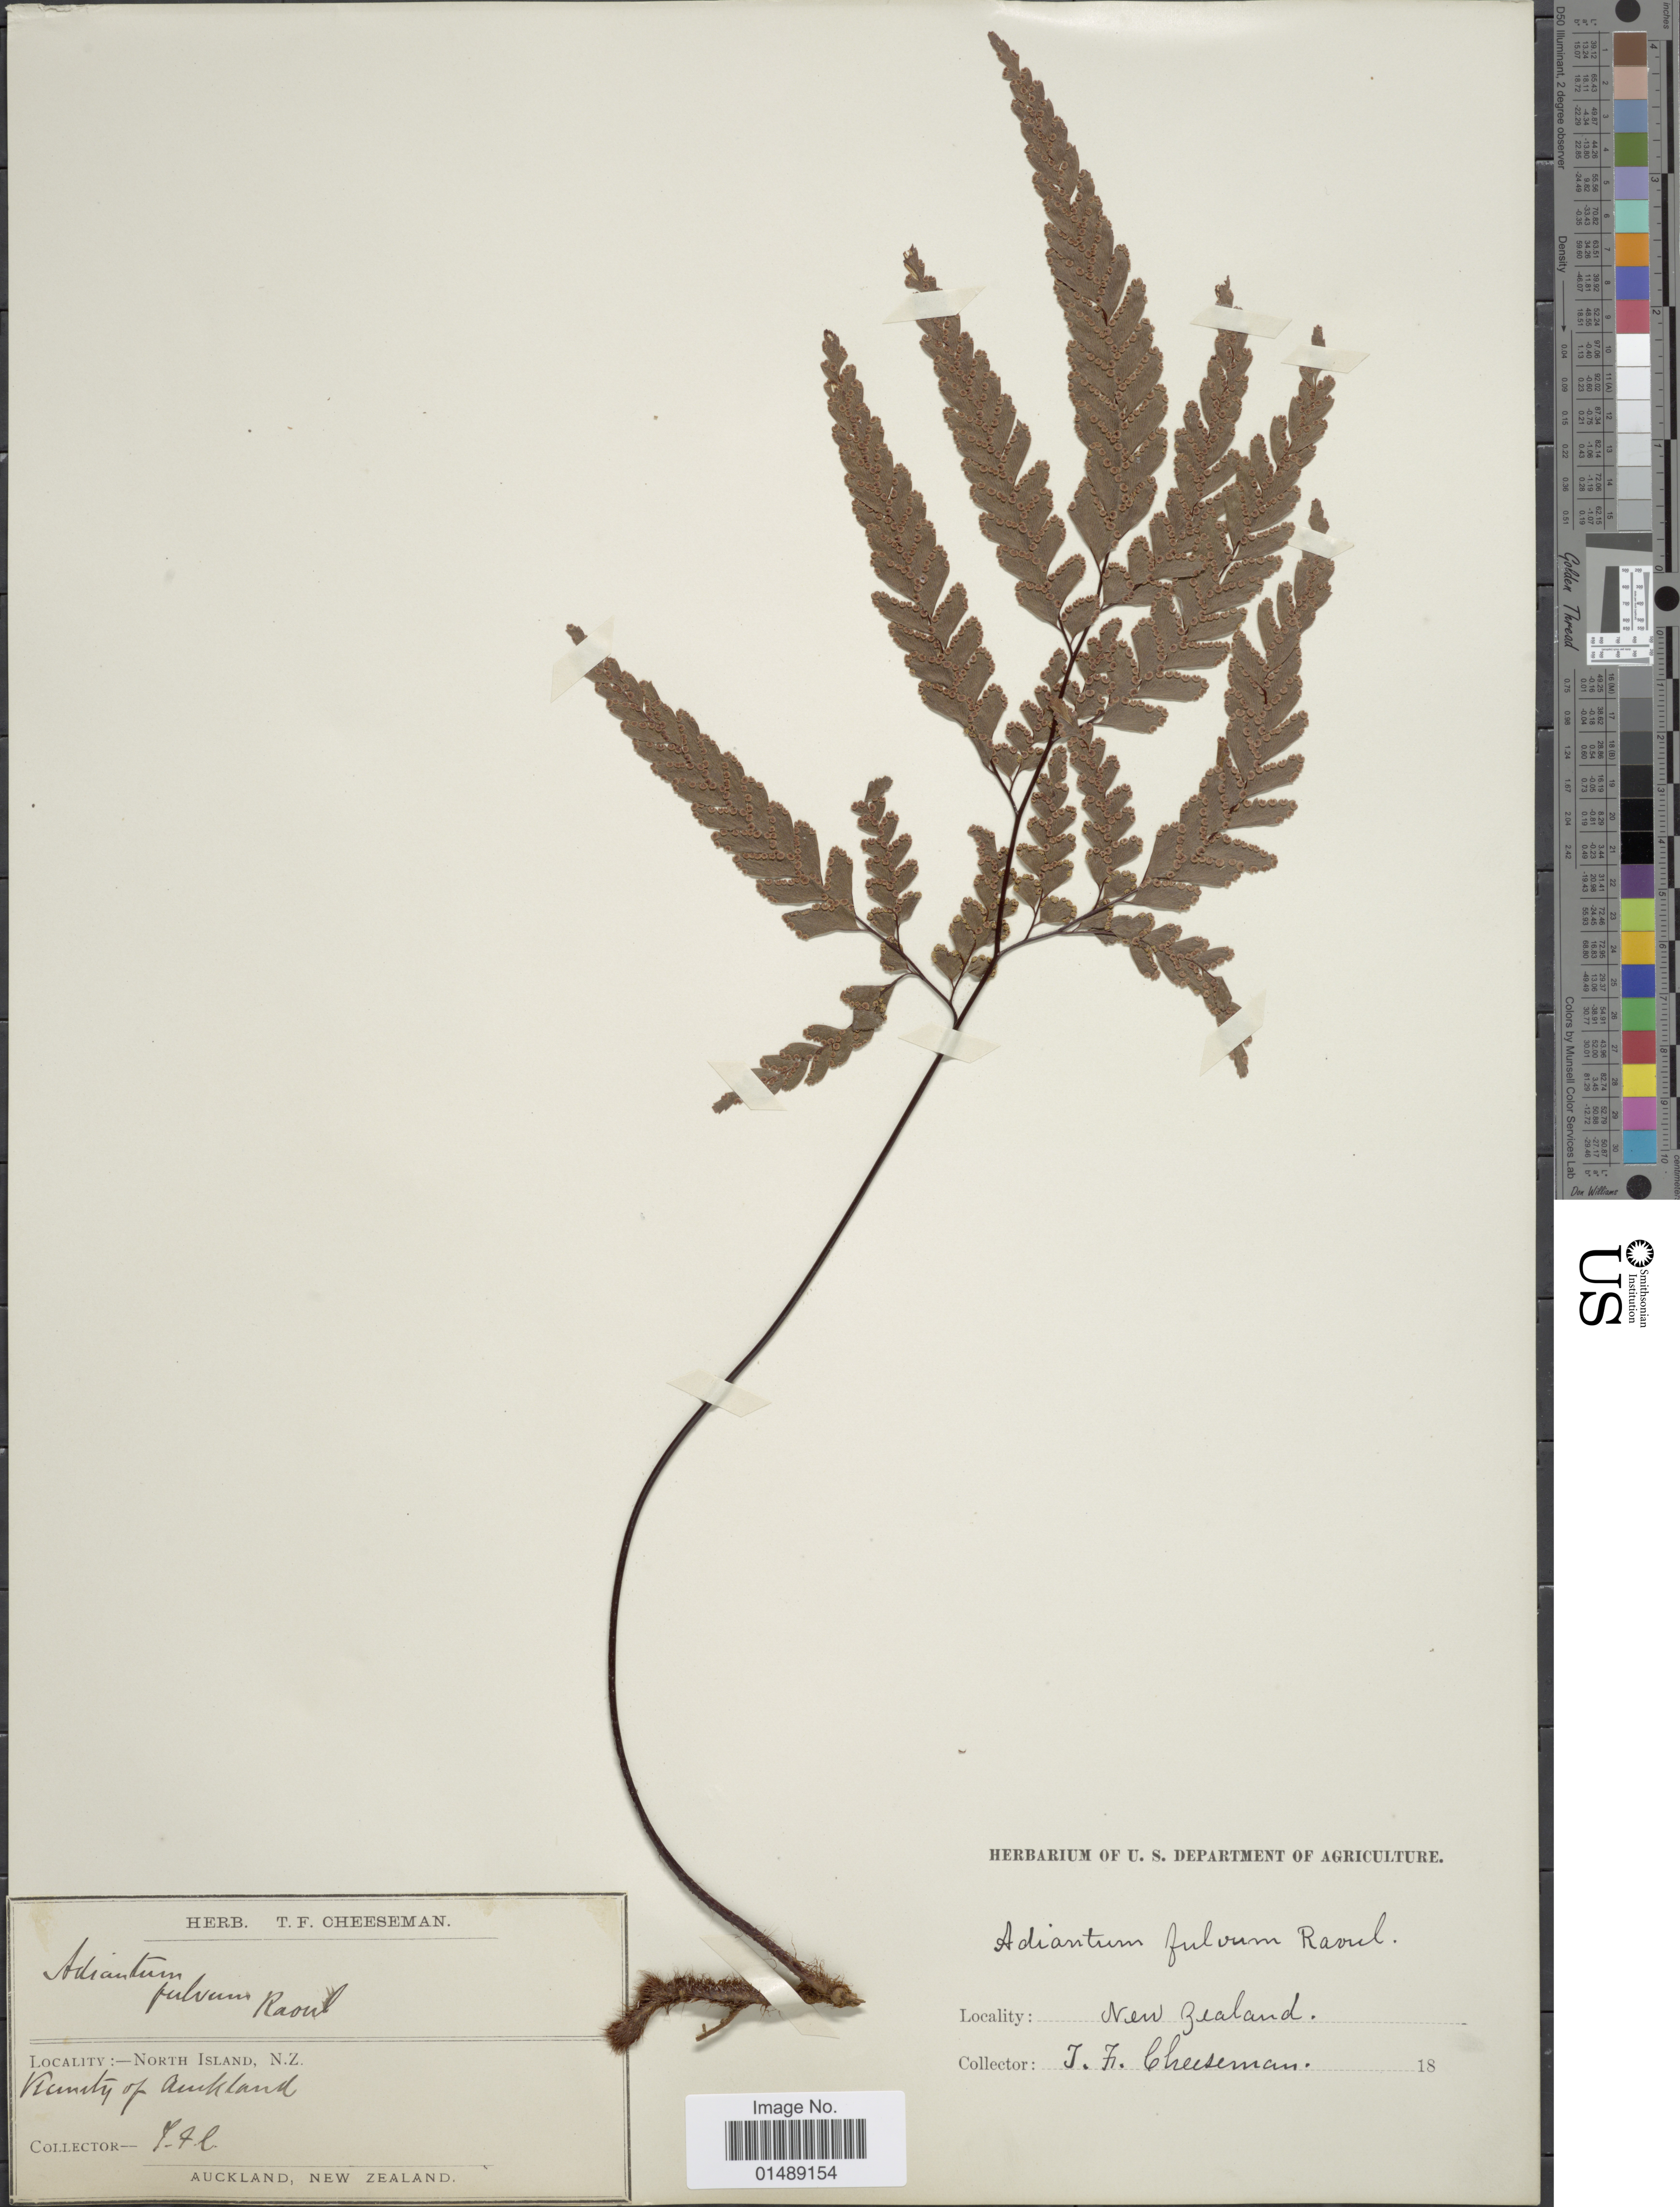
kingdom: Plantae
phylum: Tracheophyta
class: Polypodiopsida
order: Polypodiales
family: Pteridaceae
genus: Adiantum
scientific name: Adiantum fulvum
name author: M. Raoul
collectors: T. F. Cheeseman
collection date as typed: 18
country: New Zealand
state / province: Auckland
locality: North Island, N.Z., vicinity of Auckland